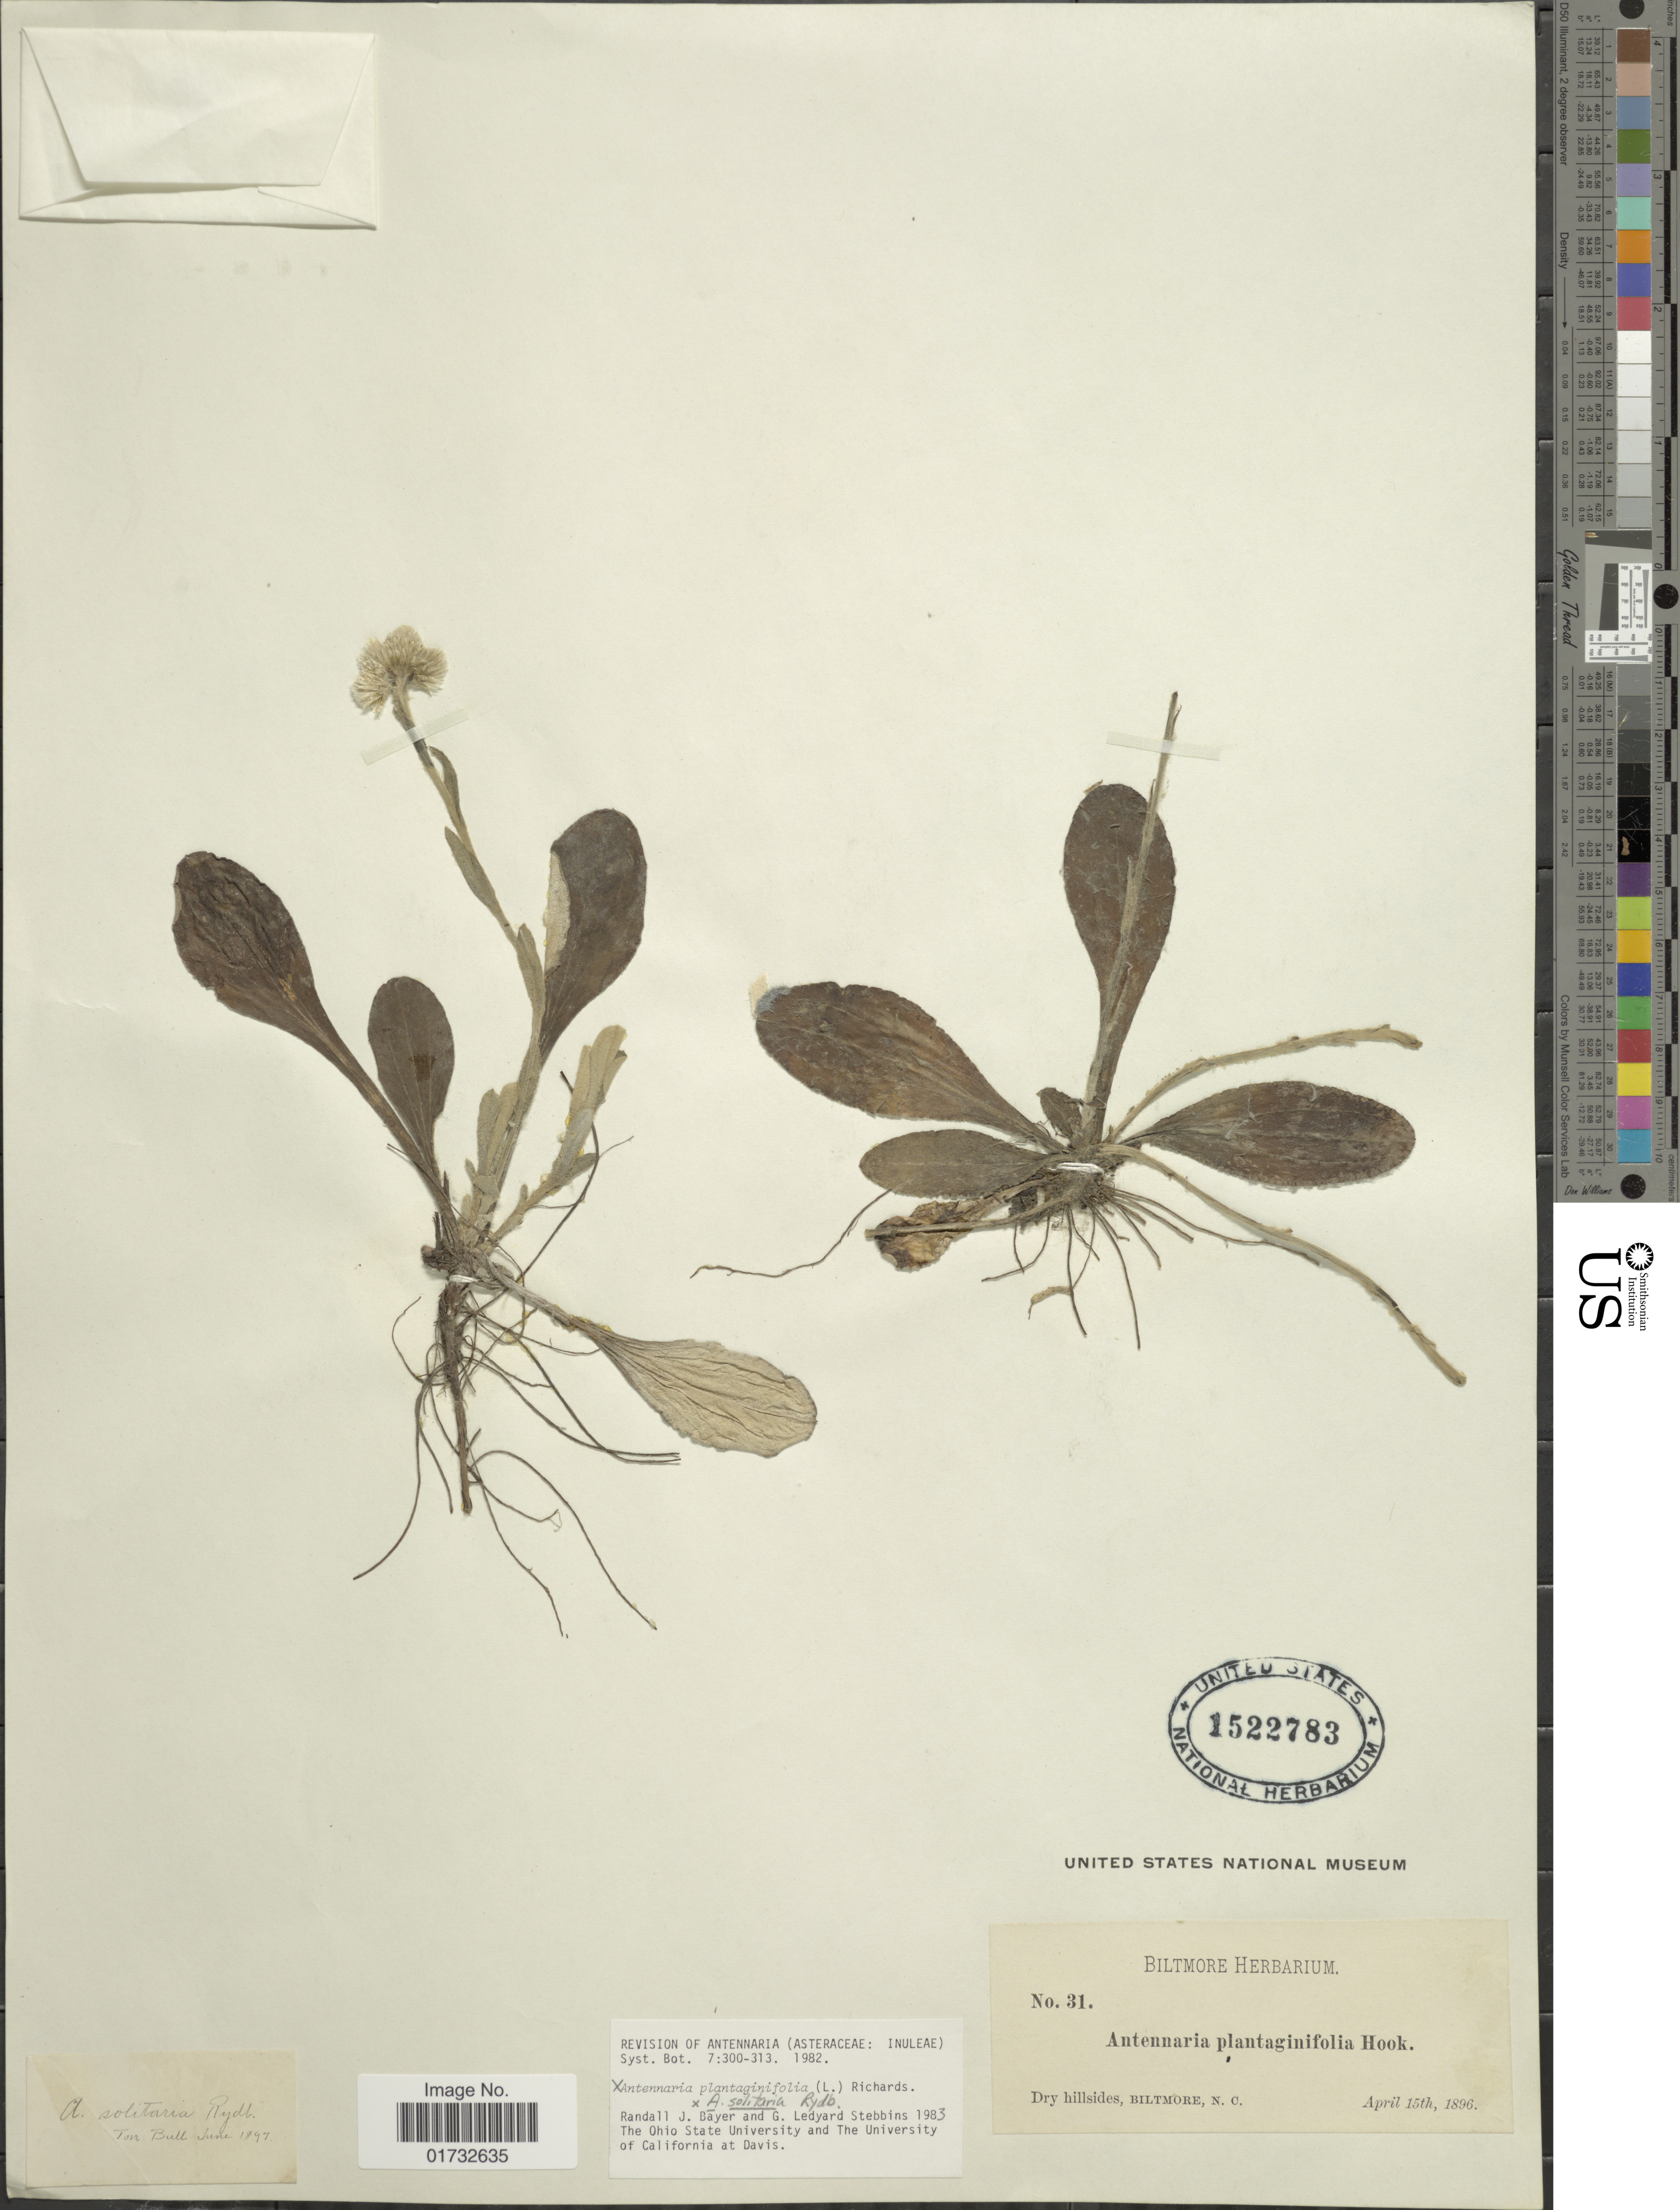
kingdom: Plantae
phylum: Tracheophyta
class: Magnoliopsida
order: Asterales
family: Asteraceae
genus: Antennaria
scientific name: Antennaria plantaginifolia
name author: (L.) Richardson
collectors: ex herb. Biltmore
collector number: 31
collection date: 1896-04-15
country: United States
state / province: North Carolina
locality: Biltmore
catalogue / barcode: US 1522783